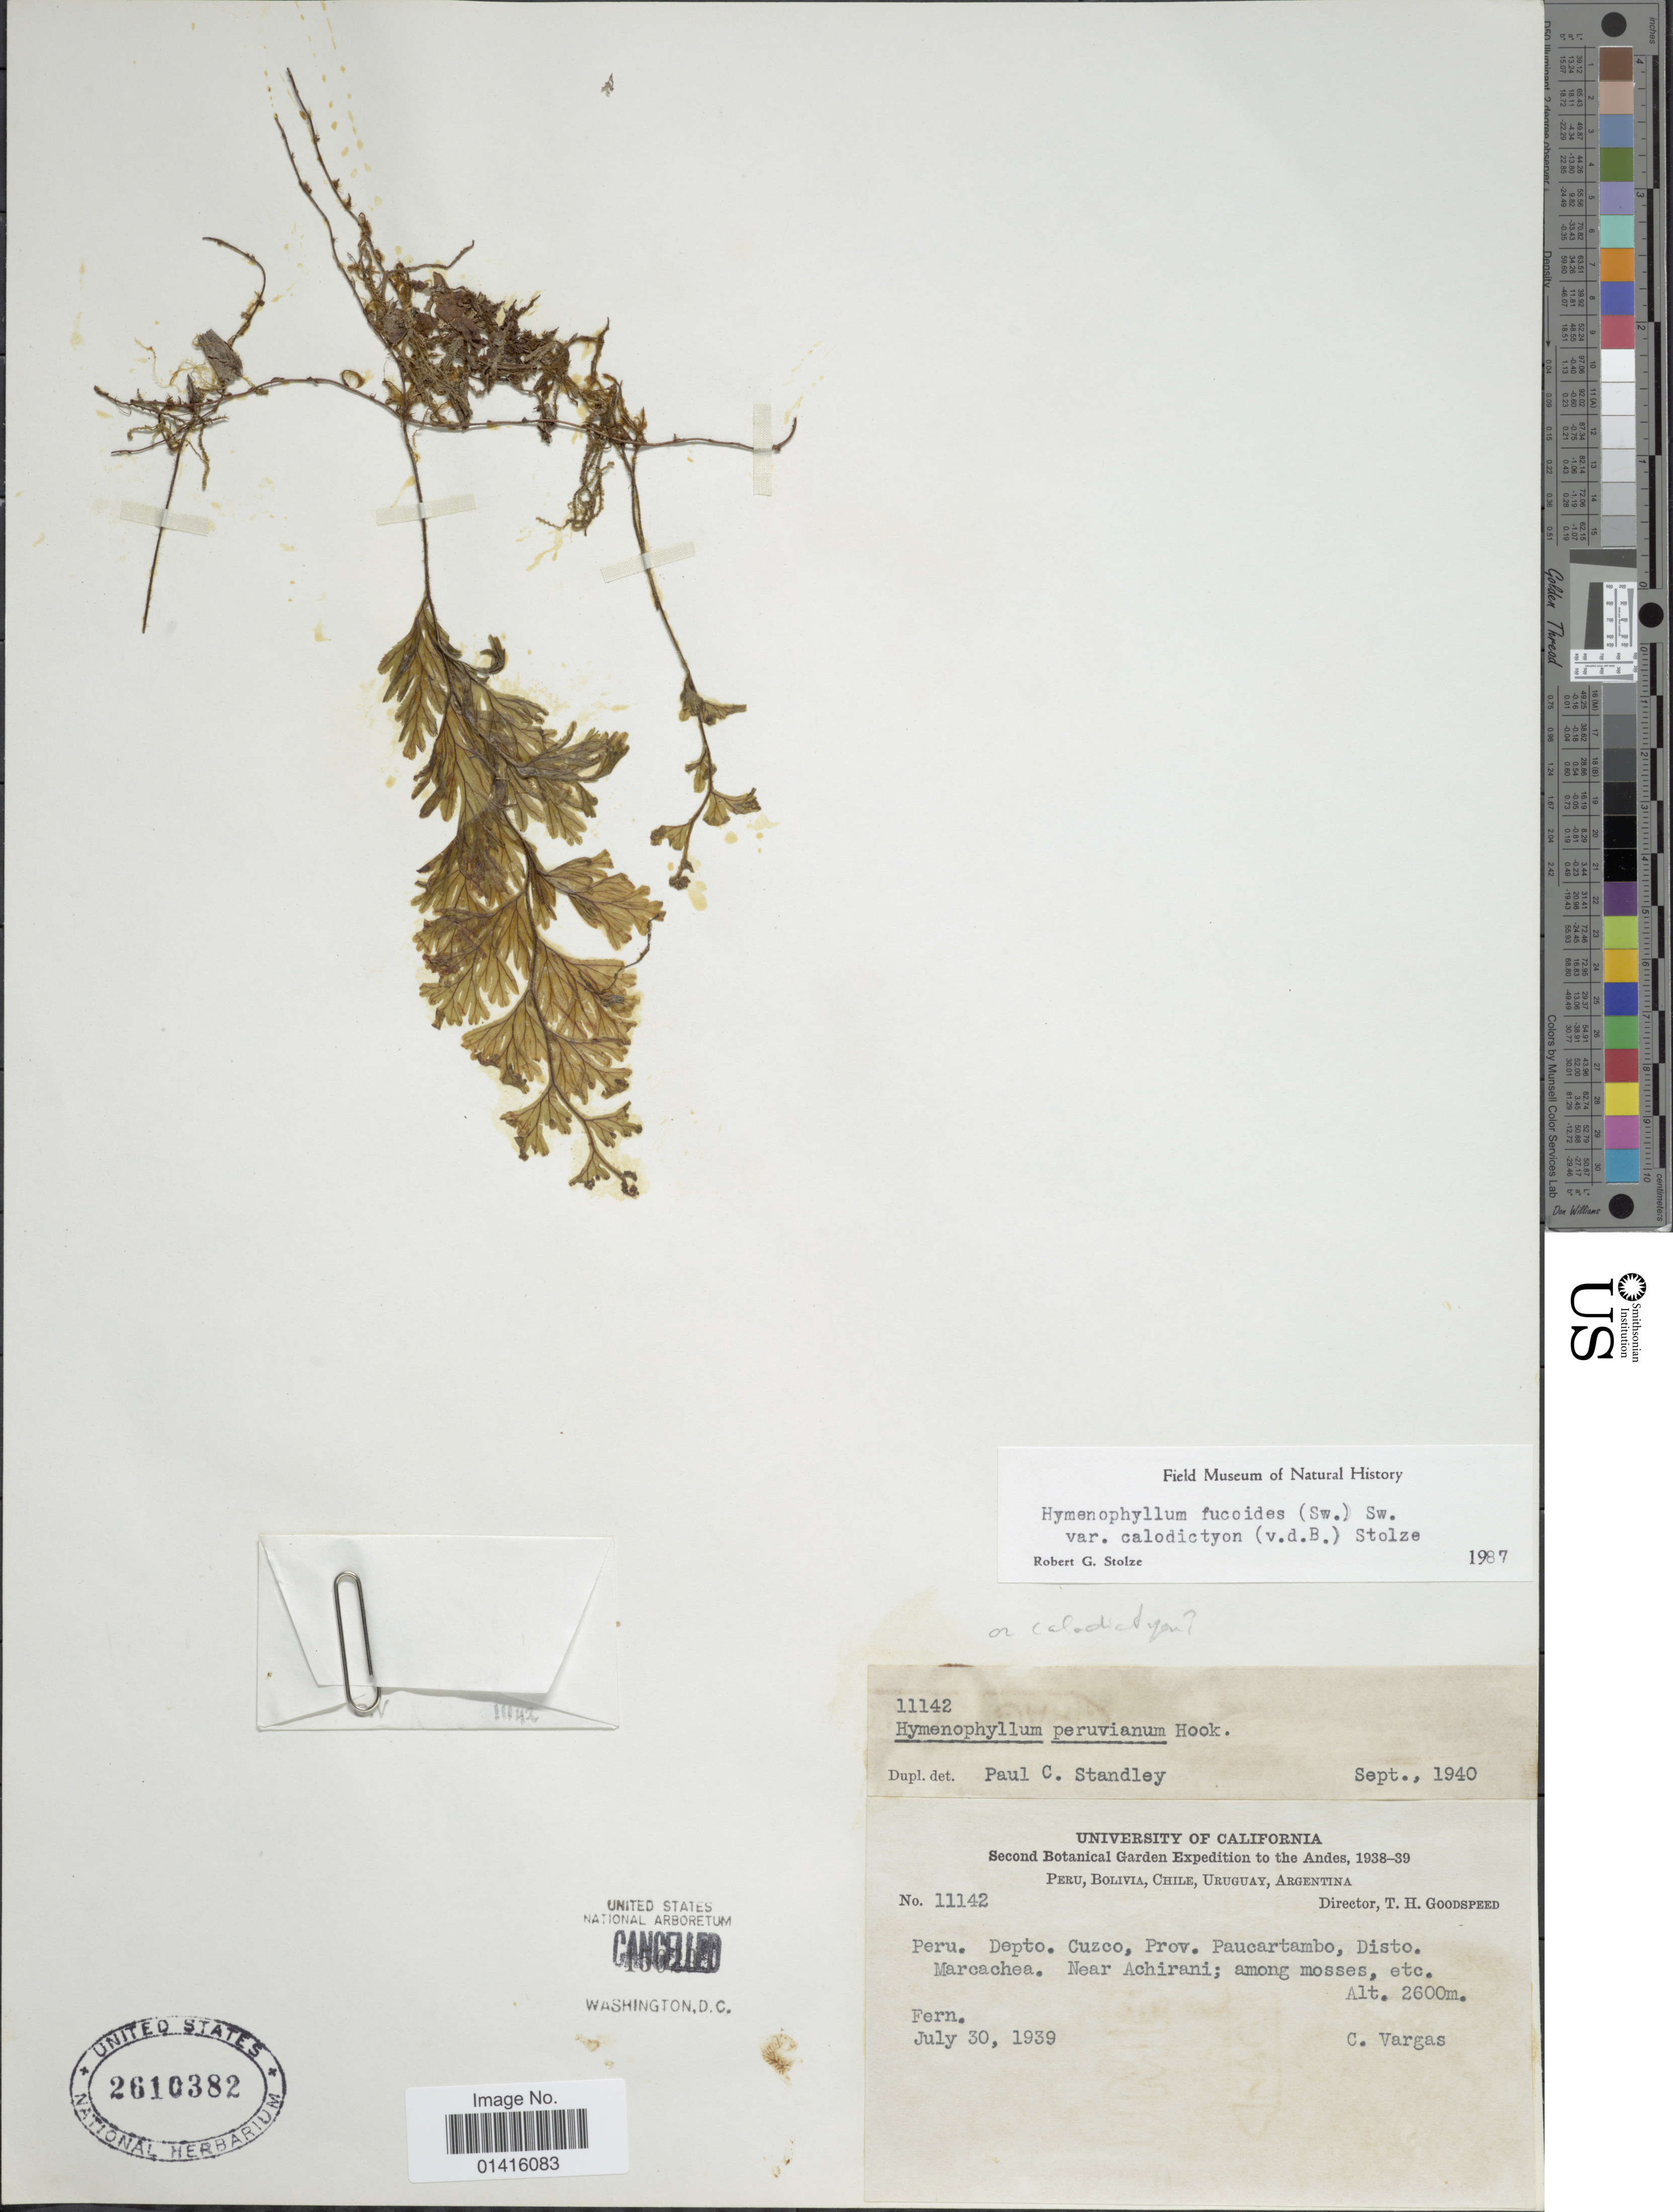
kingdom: Plantae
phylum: Tracheophyta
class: Polypodiopsida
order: Hymenophyllales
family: Hymenophyllaceae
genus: Hymenophyllum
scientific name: Hymenophyllum fucoides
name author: (Sw.) Sw.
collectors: C. Vargas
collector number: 11142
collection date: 1939-07-30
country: Peru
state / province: Cusco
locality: Peru Depto. Cuzco, prov. Paucartambo, Disto, Marcachea, near Achirani, among mosses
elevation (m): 2600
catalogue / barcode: US 2610382